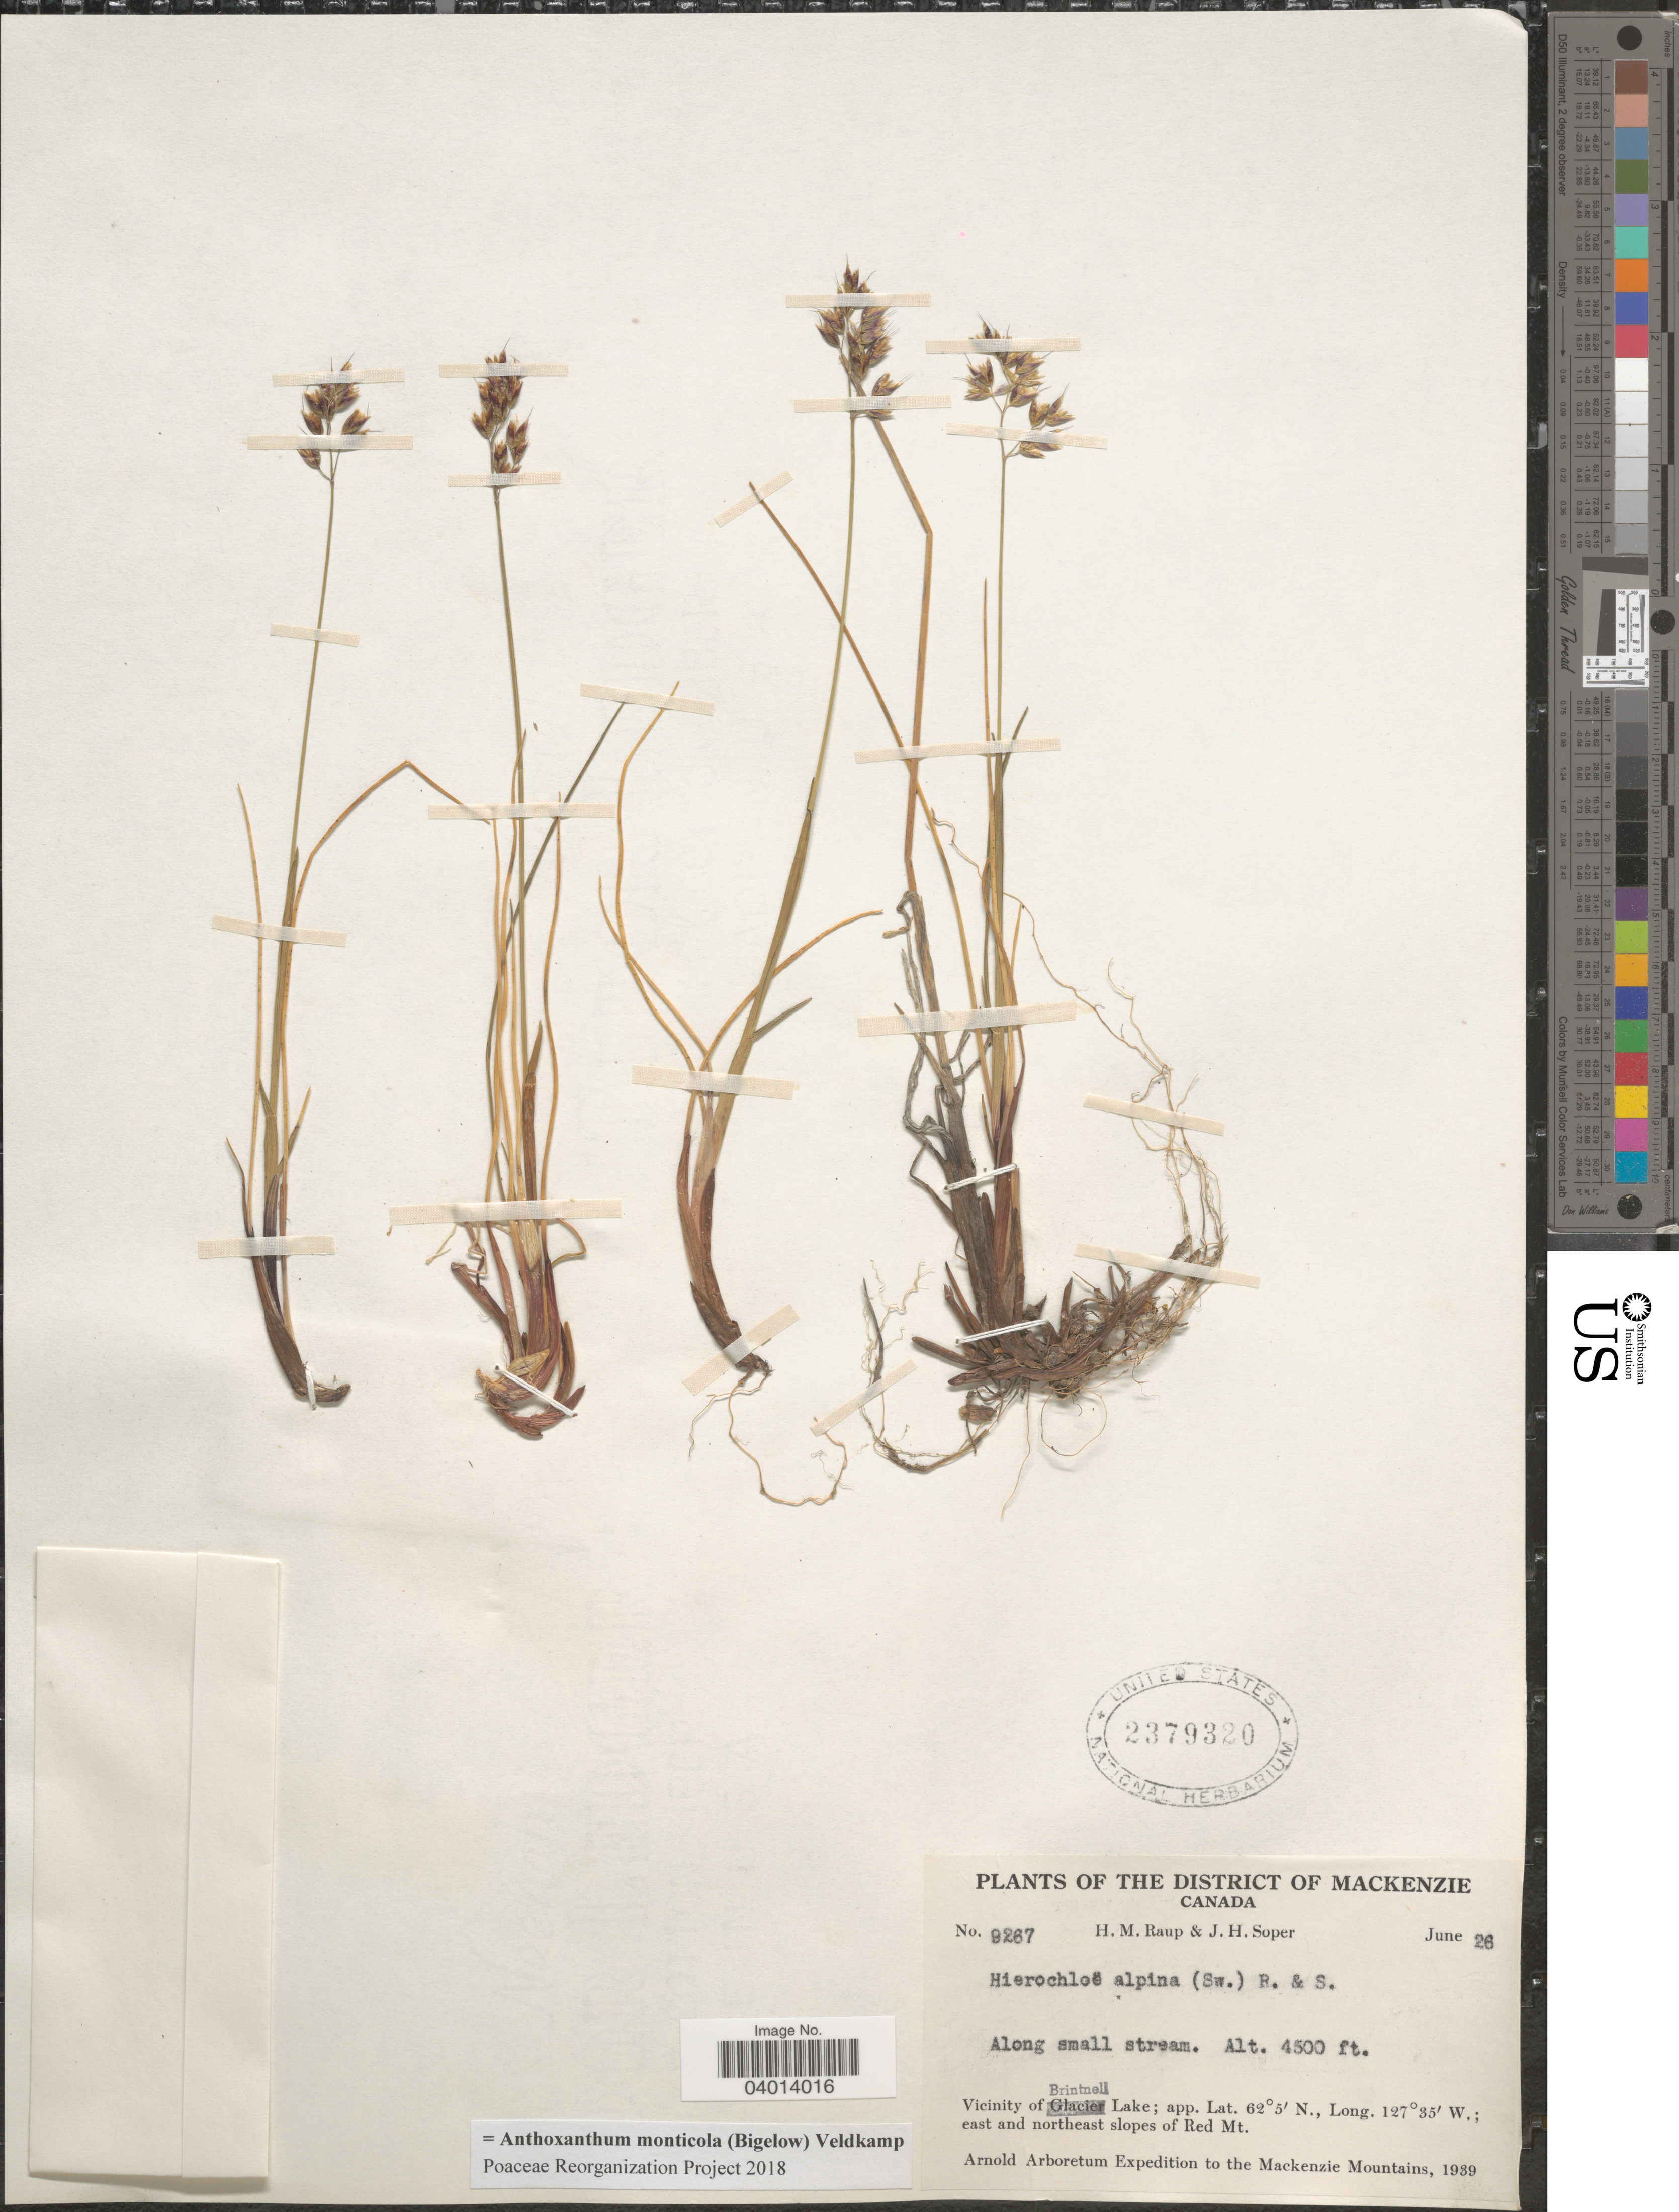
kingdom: Plantae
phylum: Tracheophyta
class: Liliopsida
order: Poales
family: Poaceae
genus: Anthoxanthum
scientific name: Anthoxanthum monticola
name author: (Bigelow) Veldkamp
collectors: H. Raup & J. H. Soper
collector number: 9267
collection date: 1939-06-26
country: Canada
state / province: Alberta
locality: The District of Mackenzie. Vicinity of Brintnell Lake; east and northeast slopes of Red Mt. The Mackenzie Mountains.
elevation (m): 1372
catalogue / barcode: US 2379320